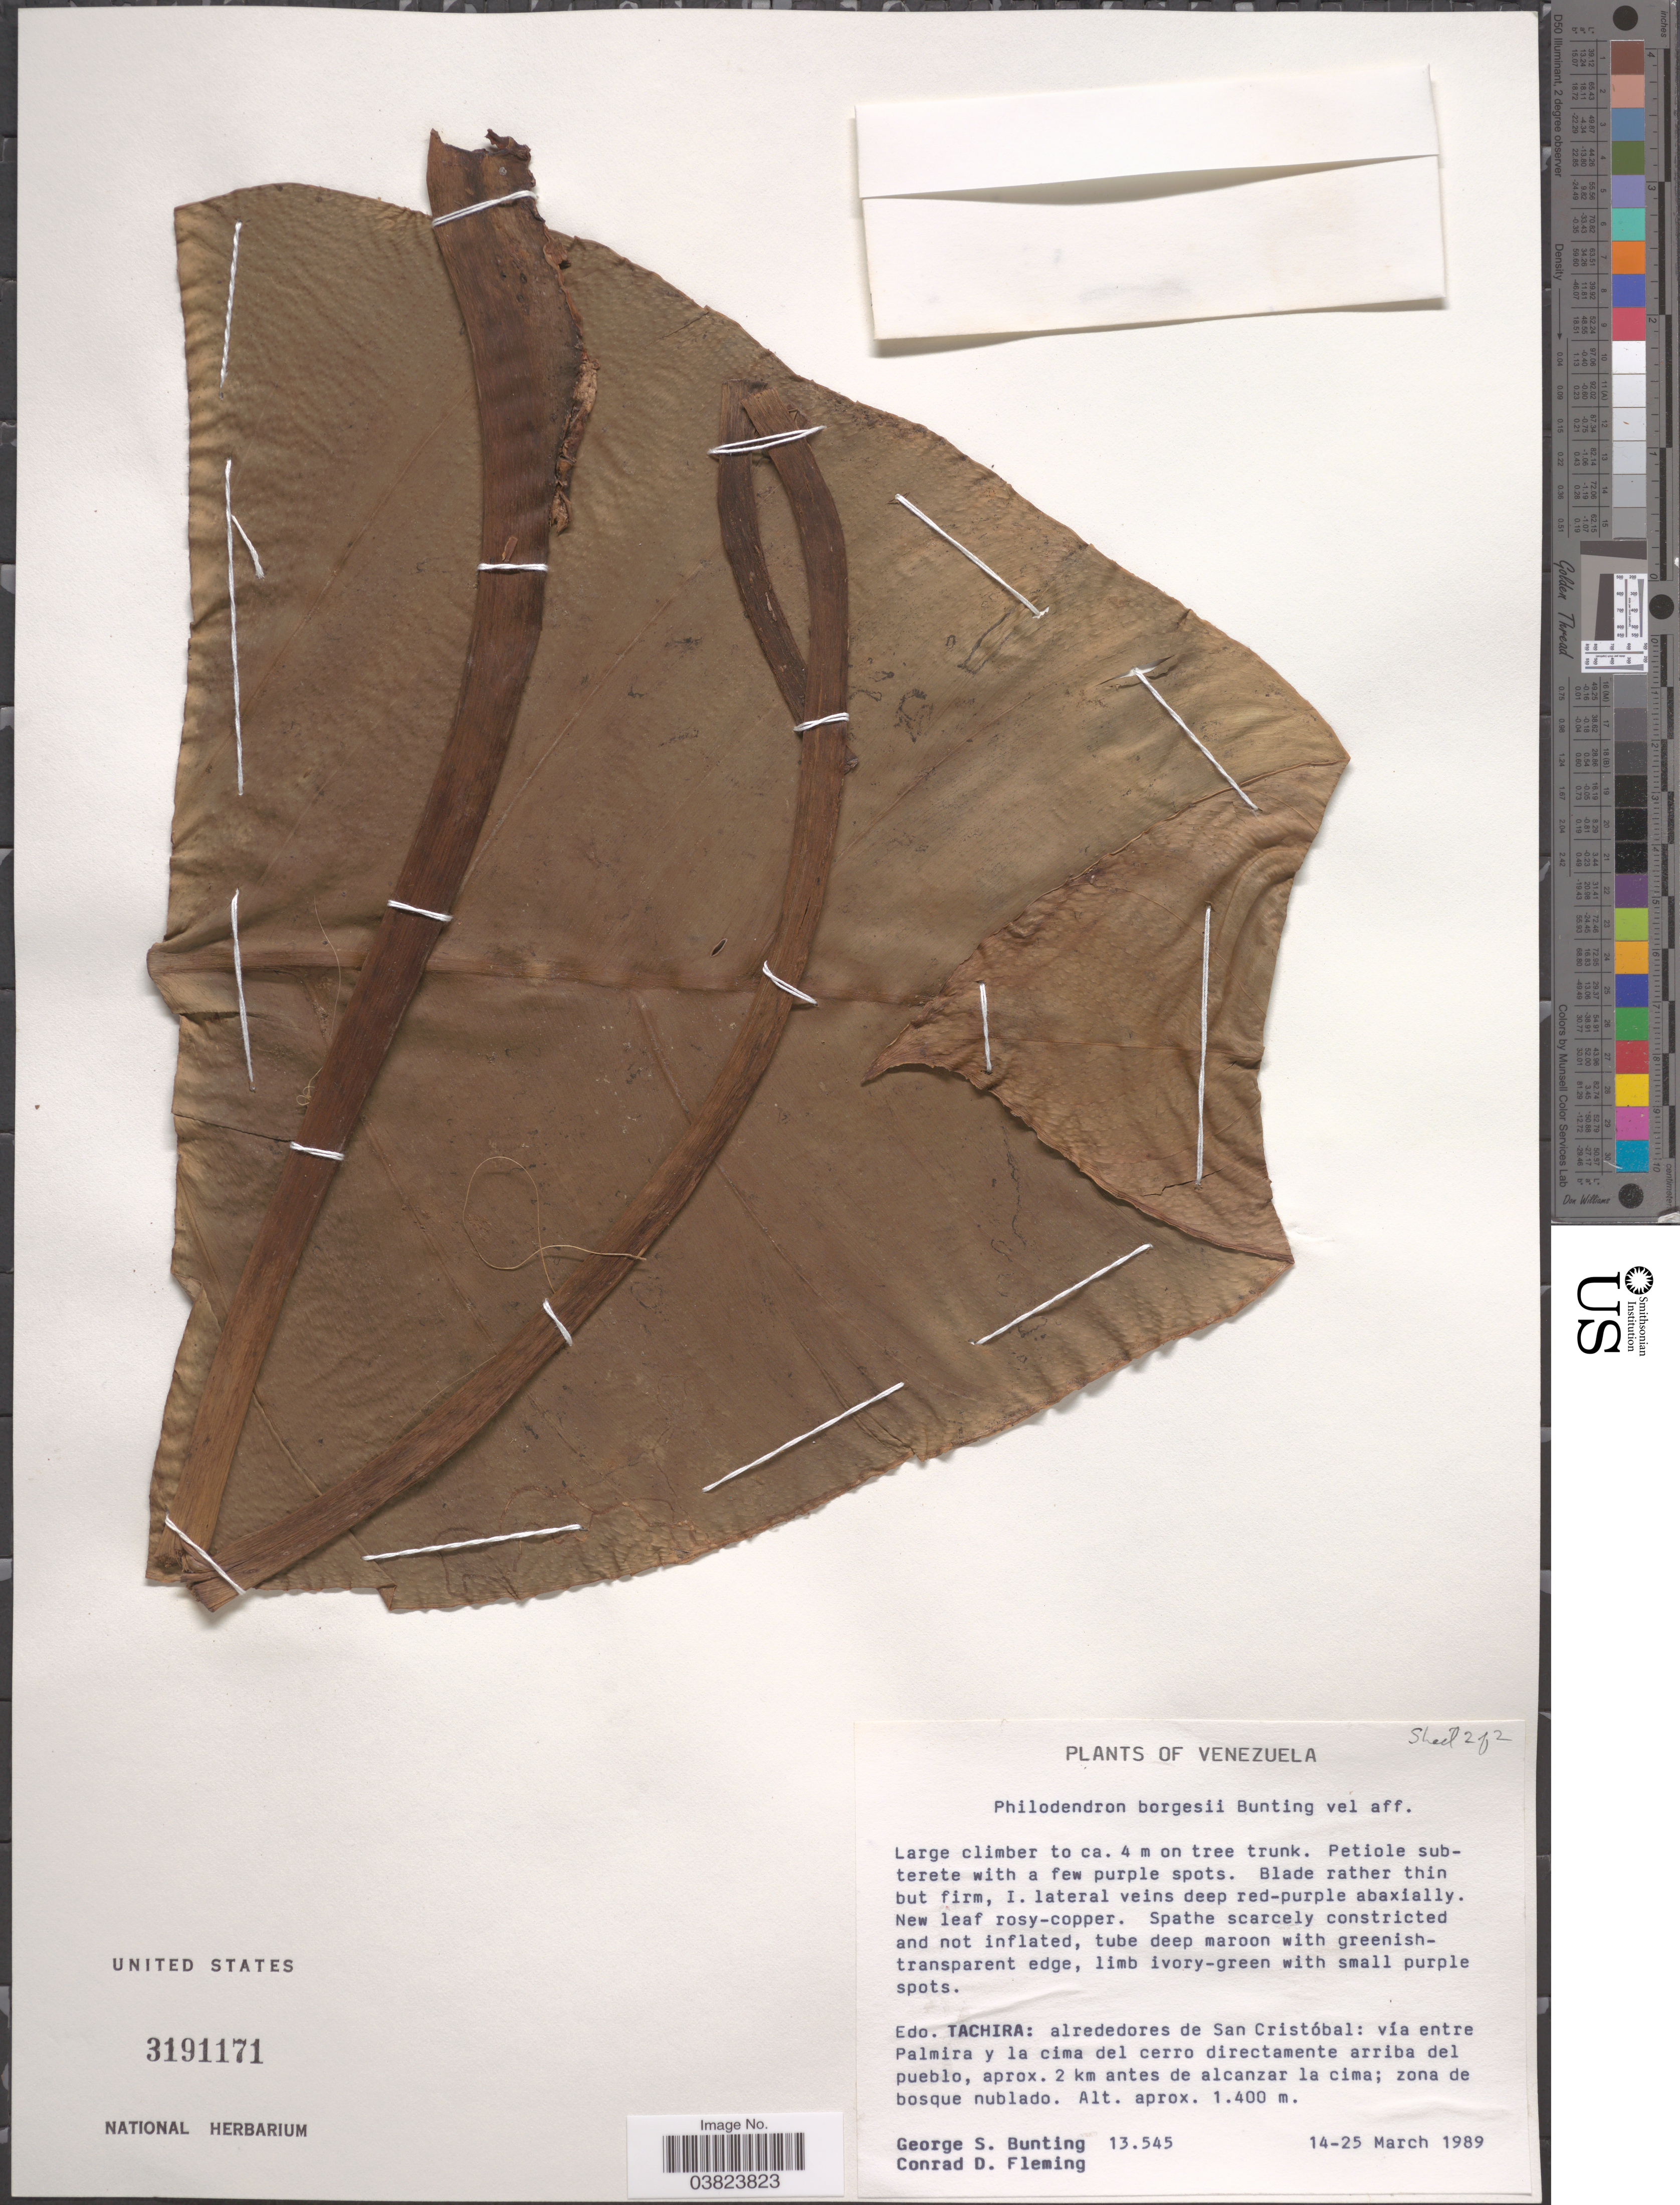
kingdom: Plantae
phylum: Tracheophyta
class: Liliopsida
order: Alismatales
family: Araceae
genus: Philodendron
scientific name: Philodendron borgesii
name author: G.S. Bunting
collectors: G. S. Bunting & C. Fleming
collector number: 13545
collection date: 1989-03-14/1989-03-25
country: Venezuela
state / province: Tachira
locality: Edo. Tachira: alrededores de San Cristóbal: vía entre Palmira y la cima del cerro directamente arriba del pueblo, aprox. 2 km antes de alcanzar la cima; zona de bosque nublado.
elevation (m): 1400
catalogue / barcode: US 3191171